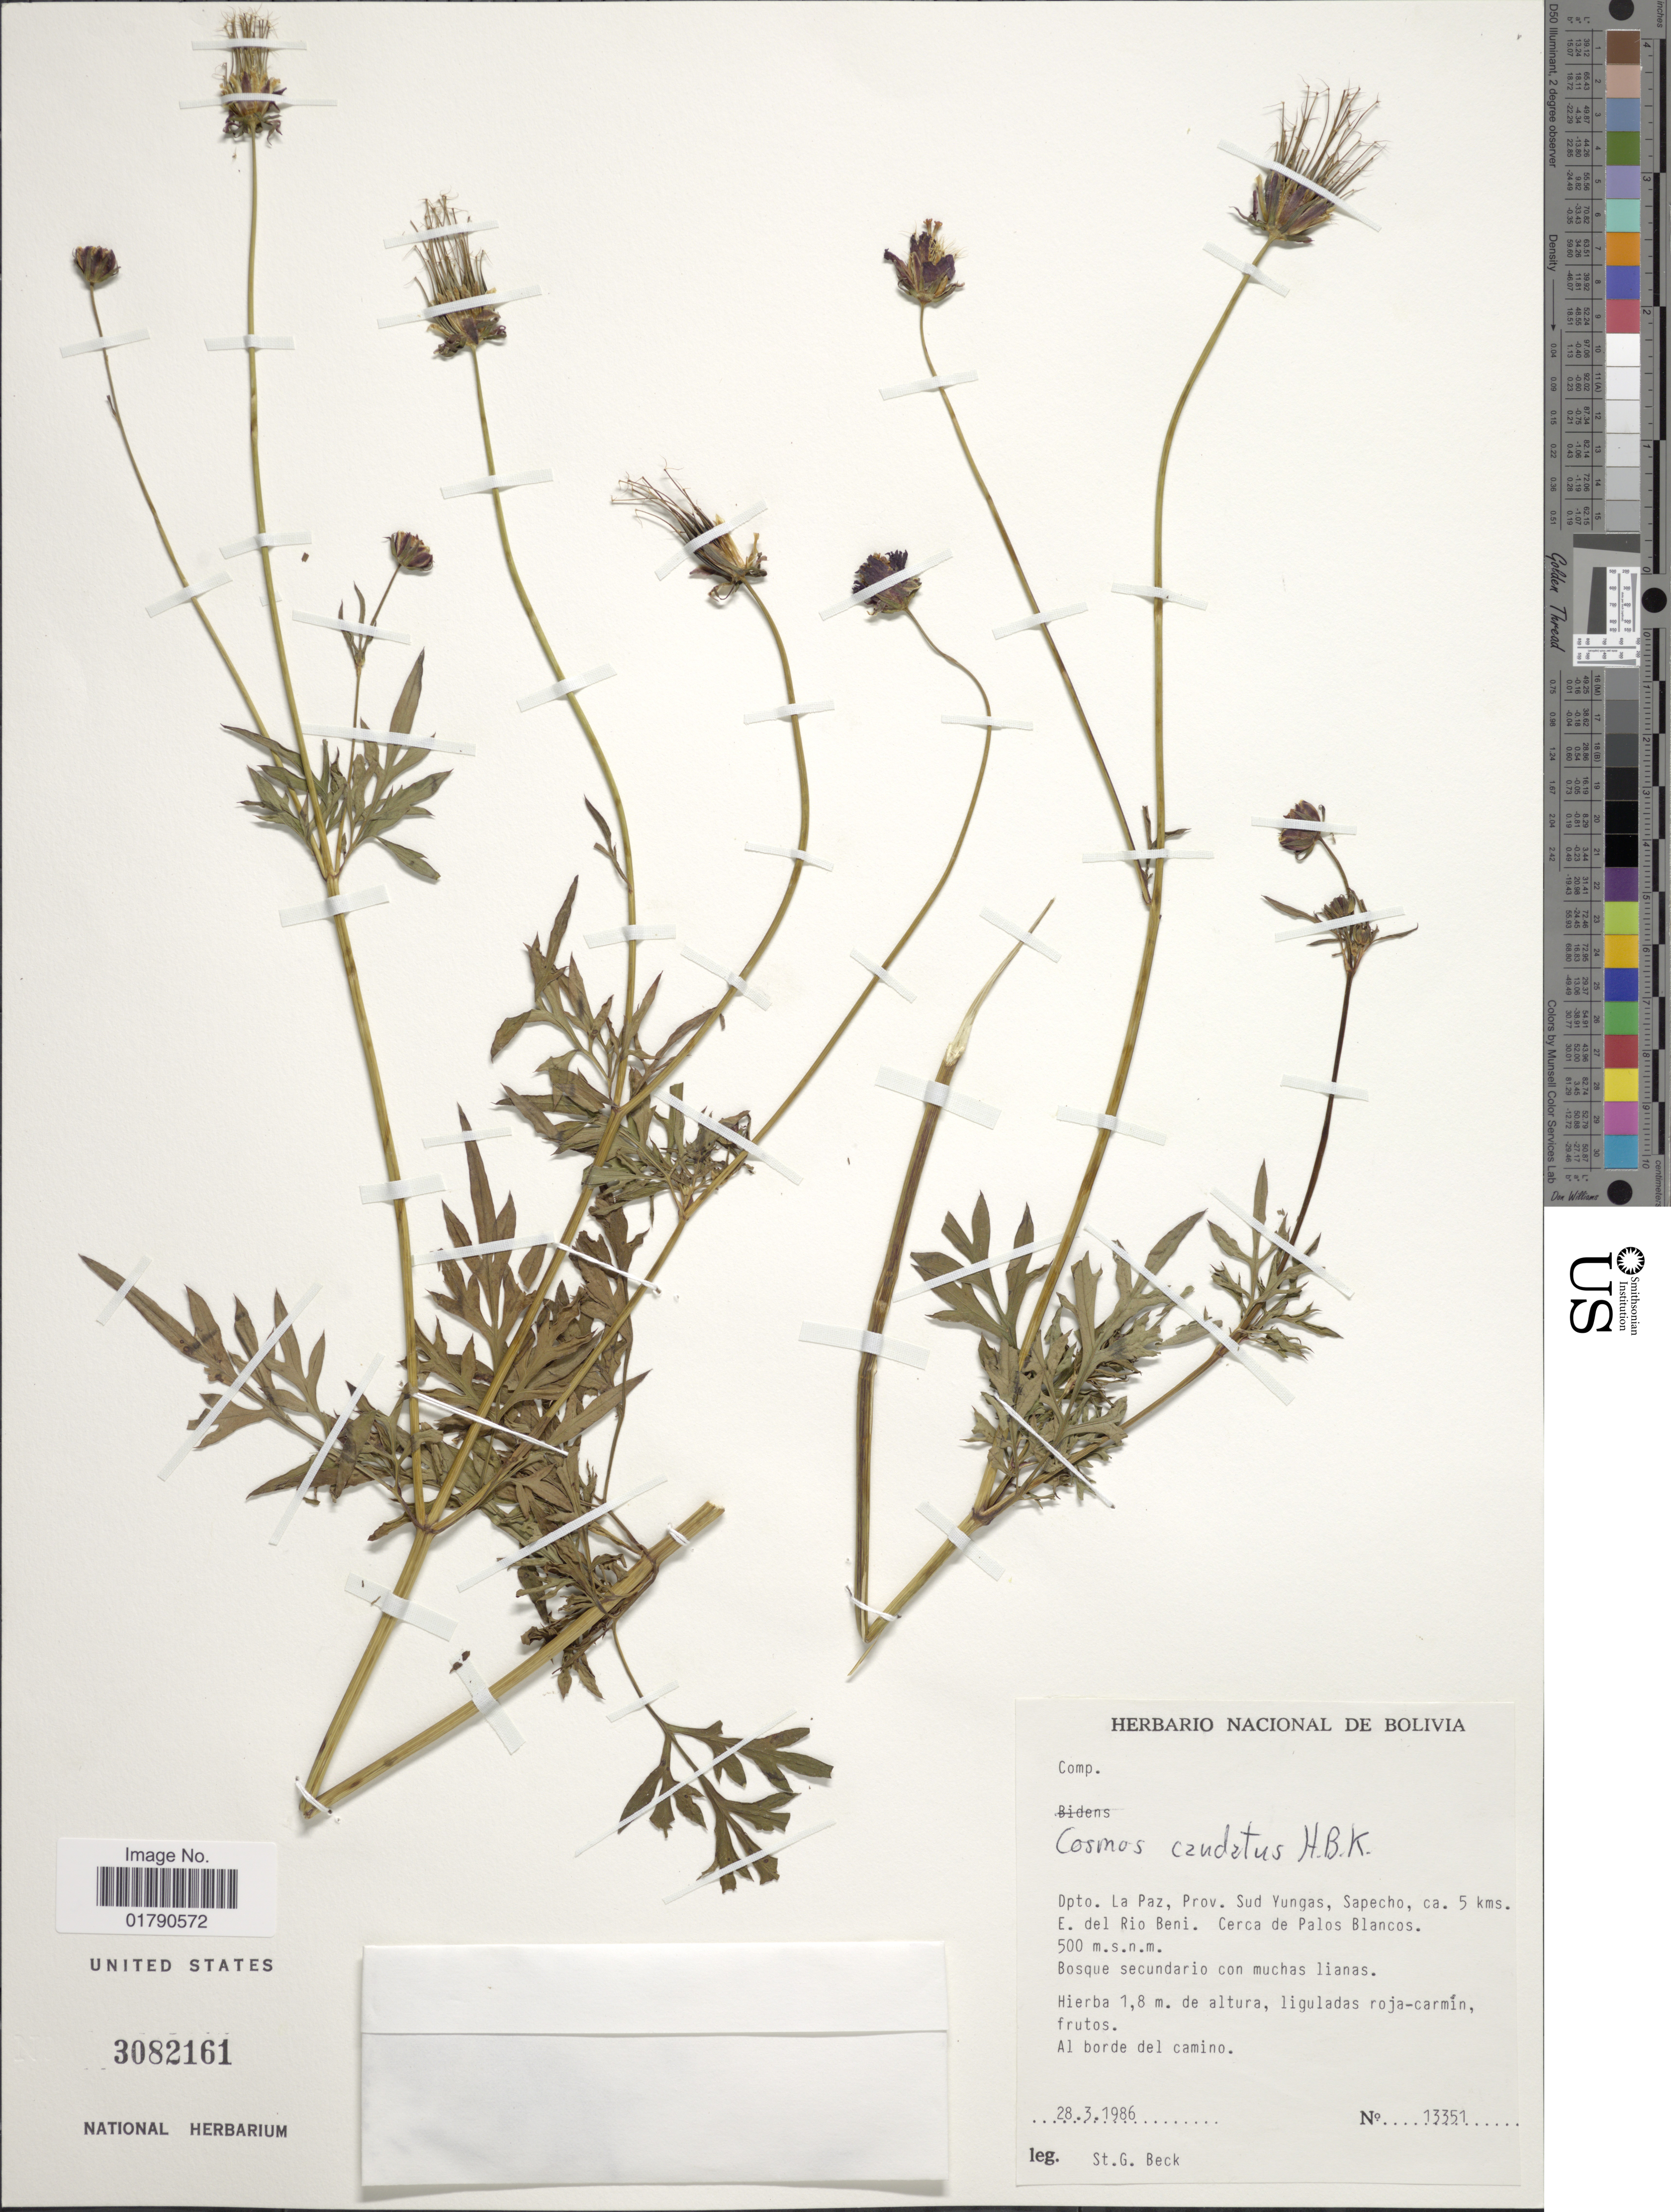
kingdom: Plantae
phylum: Tracheophyta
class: Magnoliopsida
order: Asterales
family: Asteraceae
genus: Cosmos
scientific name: Cosmos caudatus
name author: Kunth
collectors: S. G. Beck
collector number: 13351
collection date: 1986-03-28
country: Bolivia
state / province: La Paz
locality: Prov. Sud. Yungas, Sapecho, ca 5 kms E del Rio Beni, Cerca de Palos Blancos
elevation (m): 500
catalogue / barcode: US 3082161